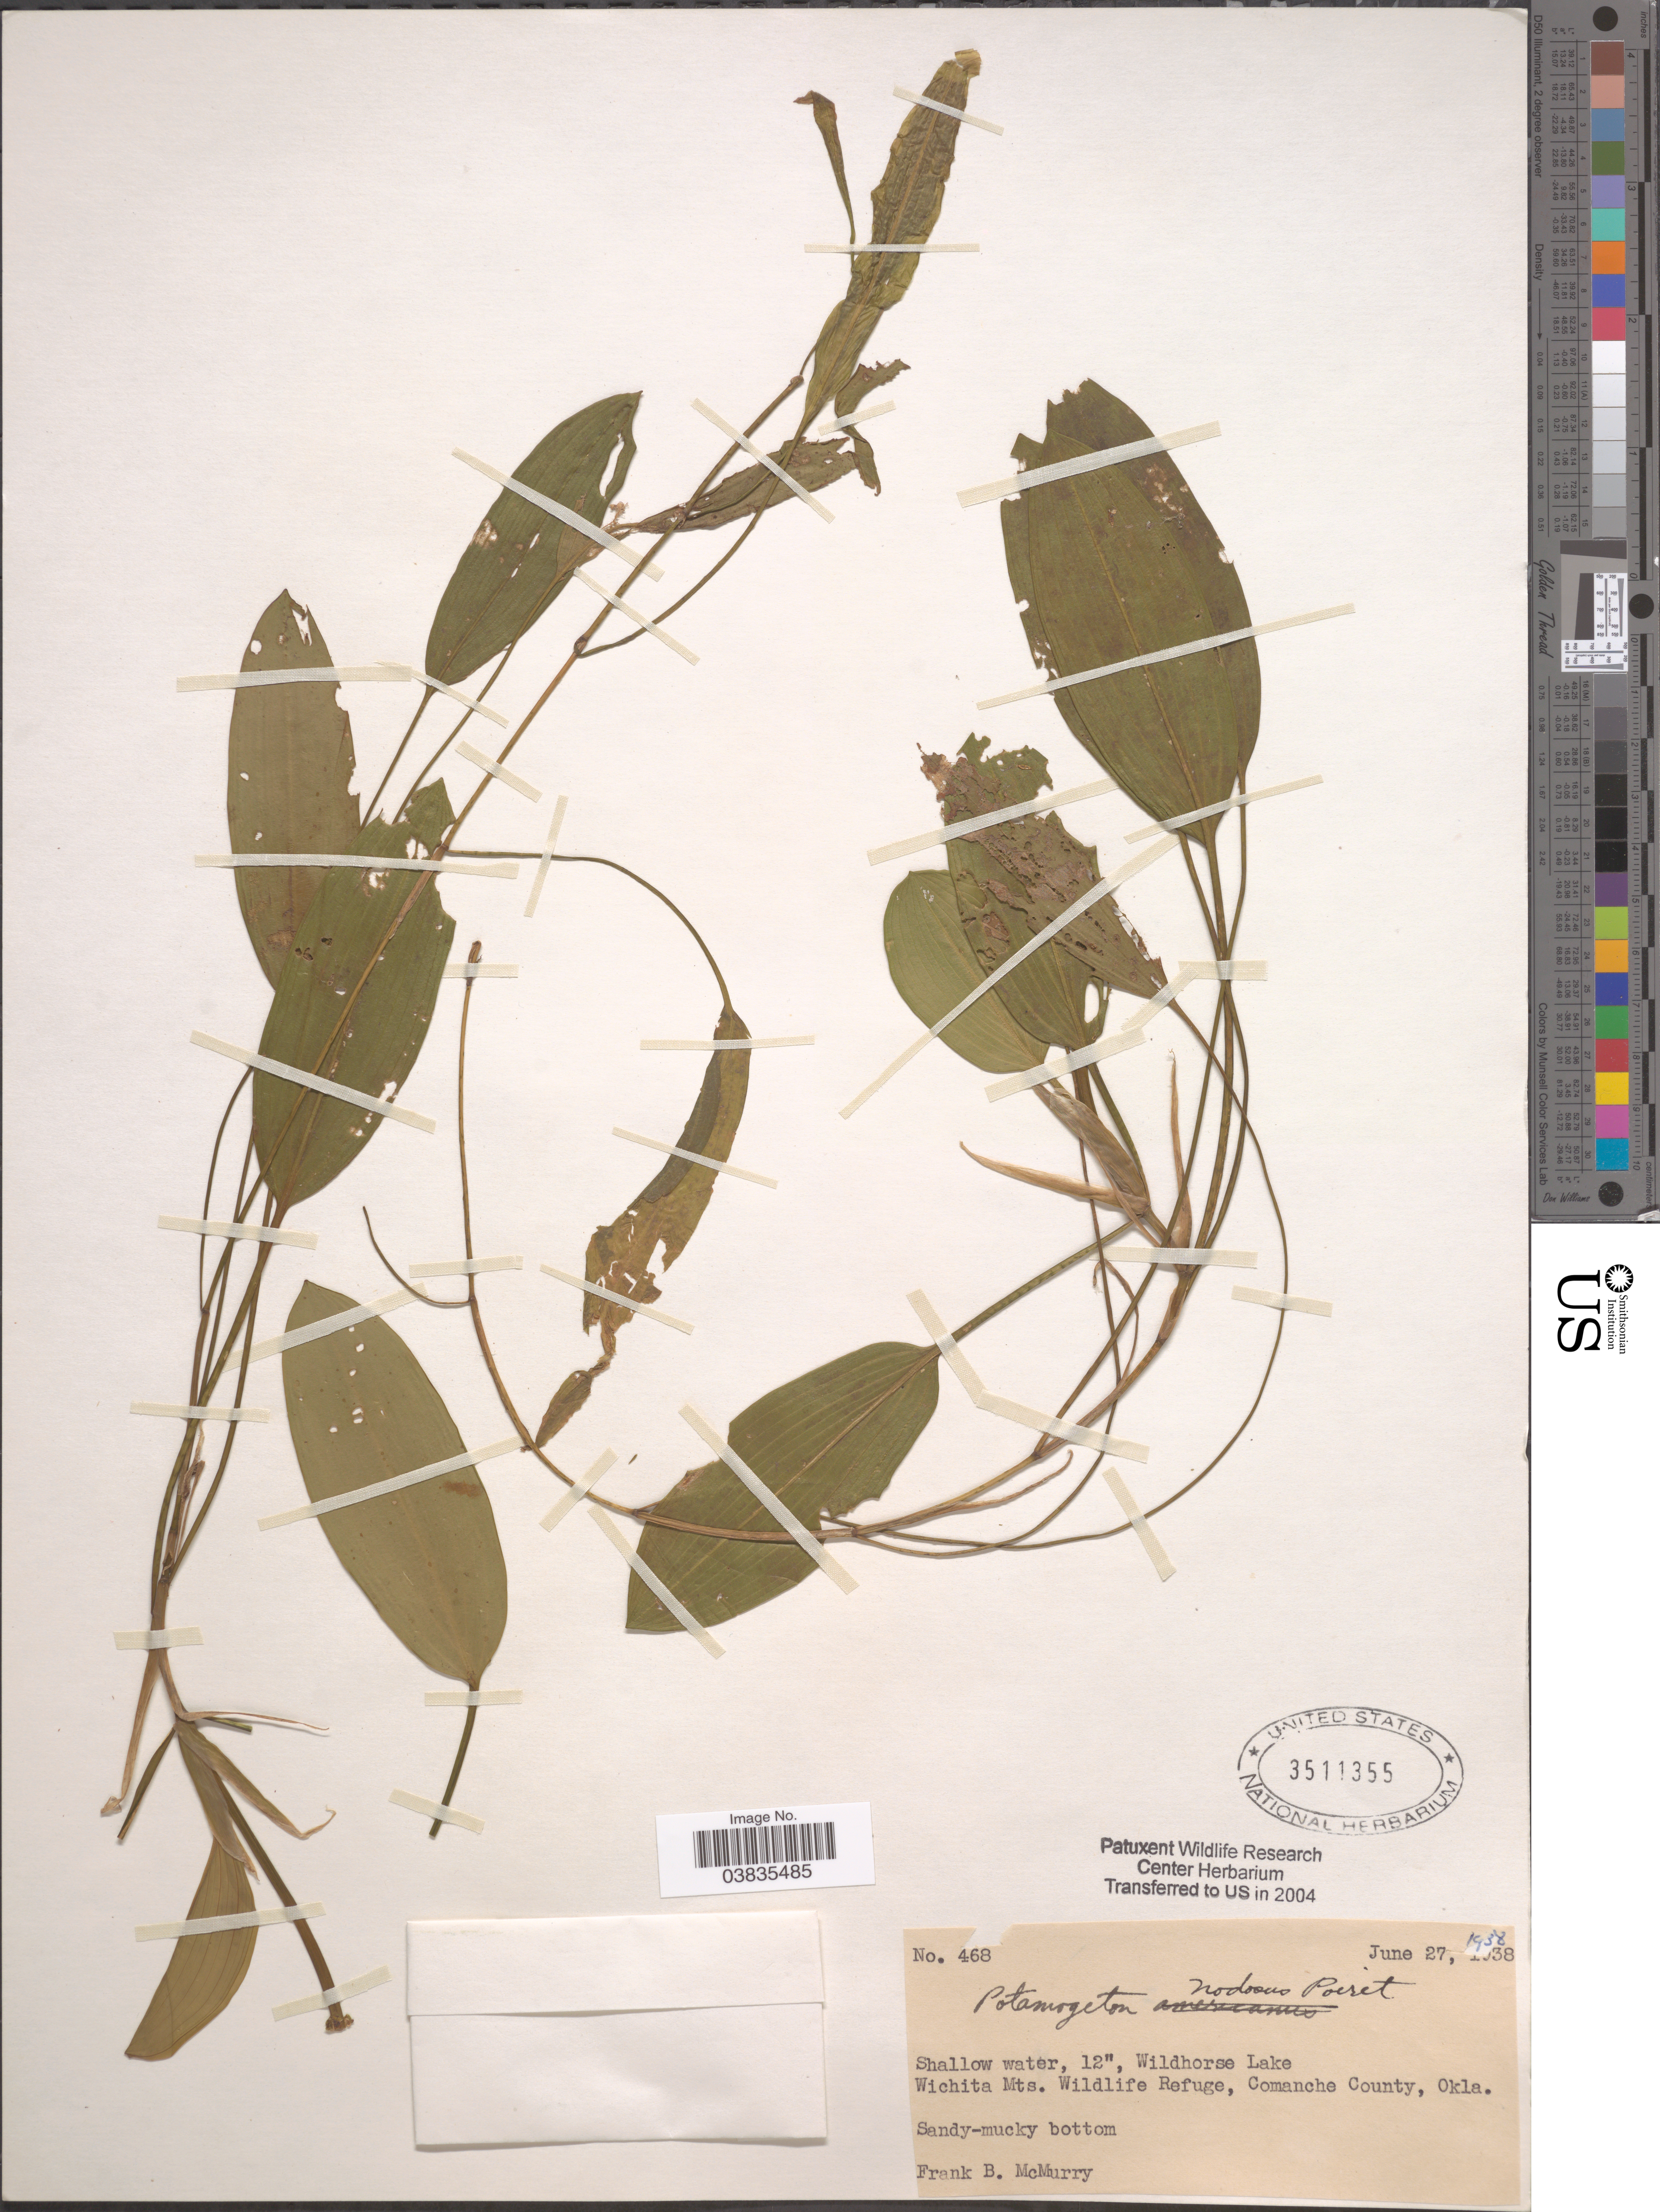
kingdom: Plantae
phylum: Tracheophyta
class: Liliopsida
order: Alismatales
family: Potamogetonaceae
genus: Potamogeton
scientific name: Potamogeton nodosus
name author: Poir.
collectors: F. B. McMurry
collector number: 468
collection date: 1938-06-27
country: United States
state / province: Oklahoma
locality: Wildhorese Lake Wichita Mts. Wildlife Refuge, Comanche County.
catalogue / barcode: US 3511355